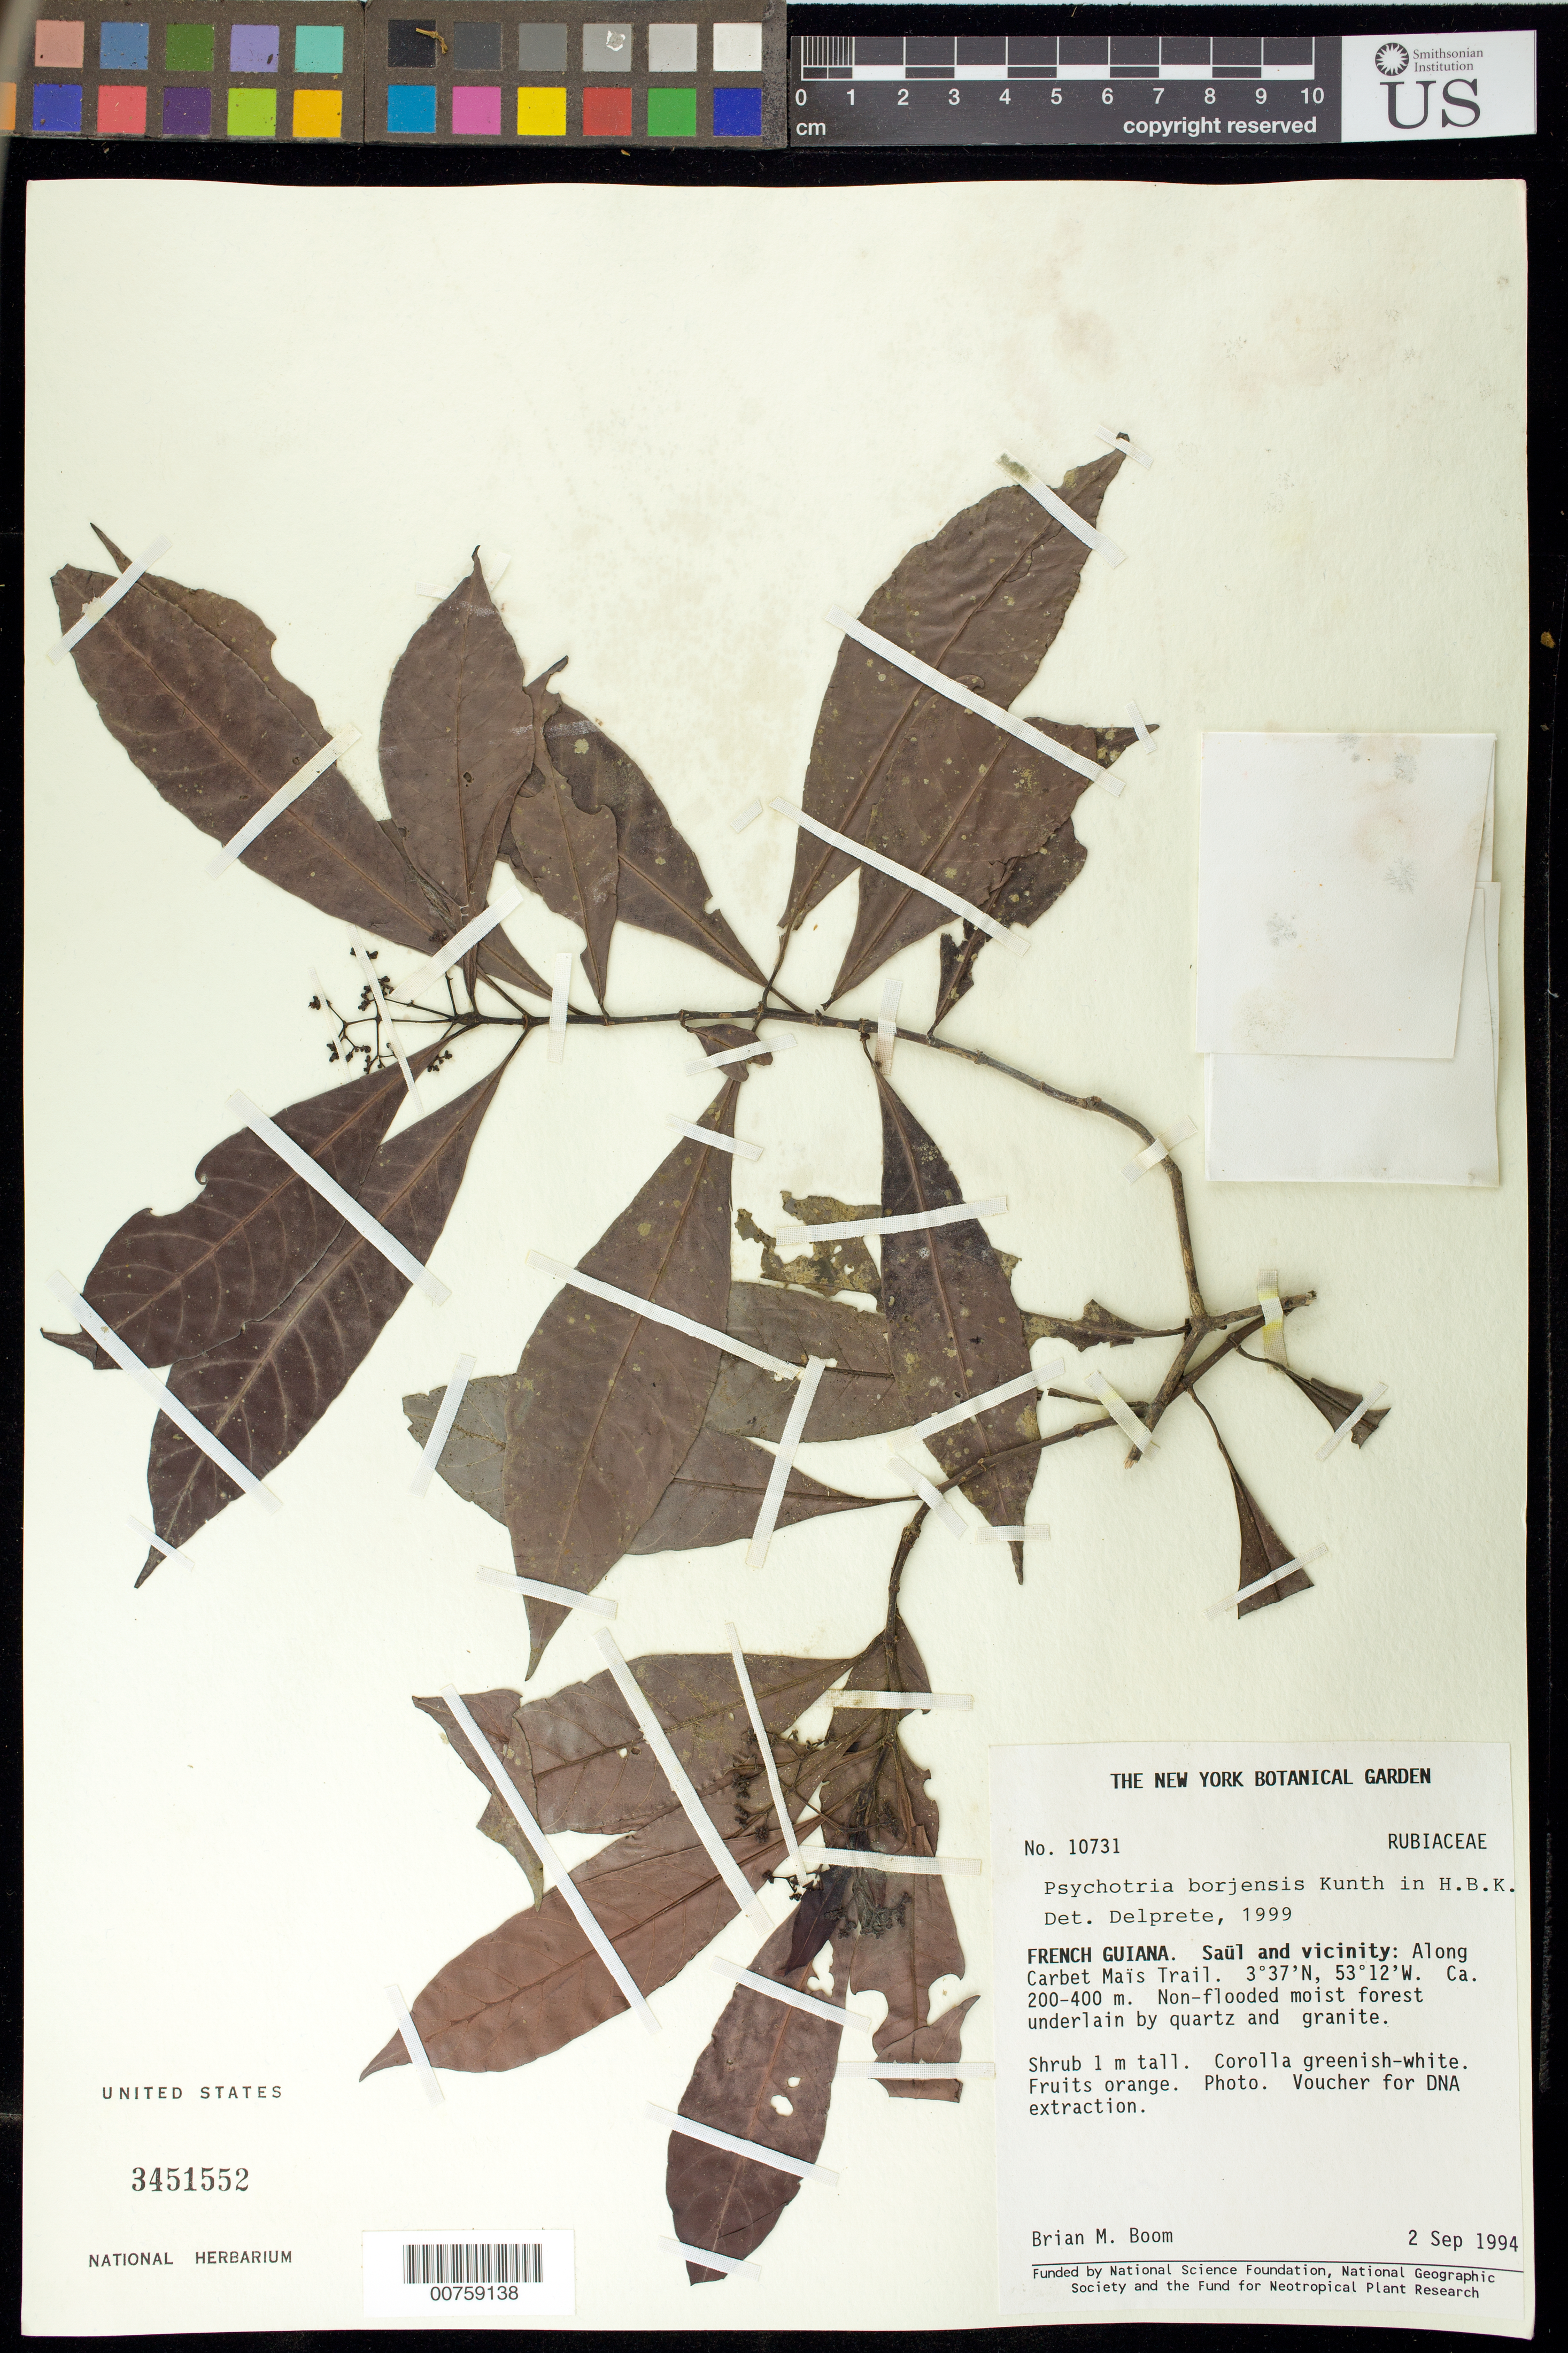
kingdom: Plantae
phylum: Tracheophyta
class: Magnoliopsida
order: Gentianales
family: Rubiaceae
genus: Psychotria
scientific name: Psychotria borjensis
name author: Kunth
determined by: Delprete, P. G., Herb. de Guyane Cay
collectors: B. M. Boom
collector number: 10731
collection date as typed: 2-Sep-94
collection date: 1994-09-02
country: French Guiana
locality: Saül, Carbet Maïs Trail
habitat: Nonflooded moist forest underlain by quartz and granite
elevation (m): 200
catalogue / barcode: US 3451552